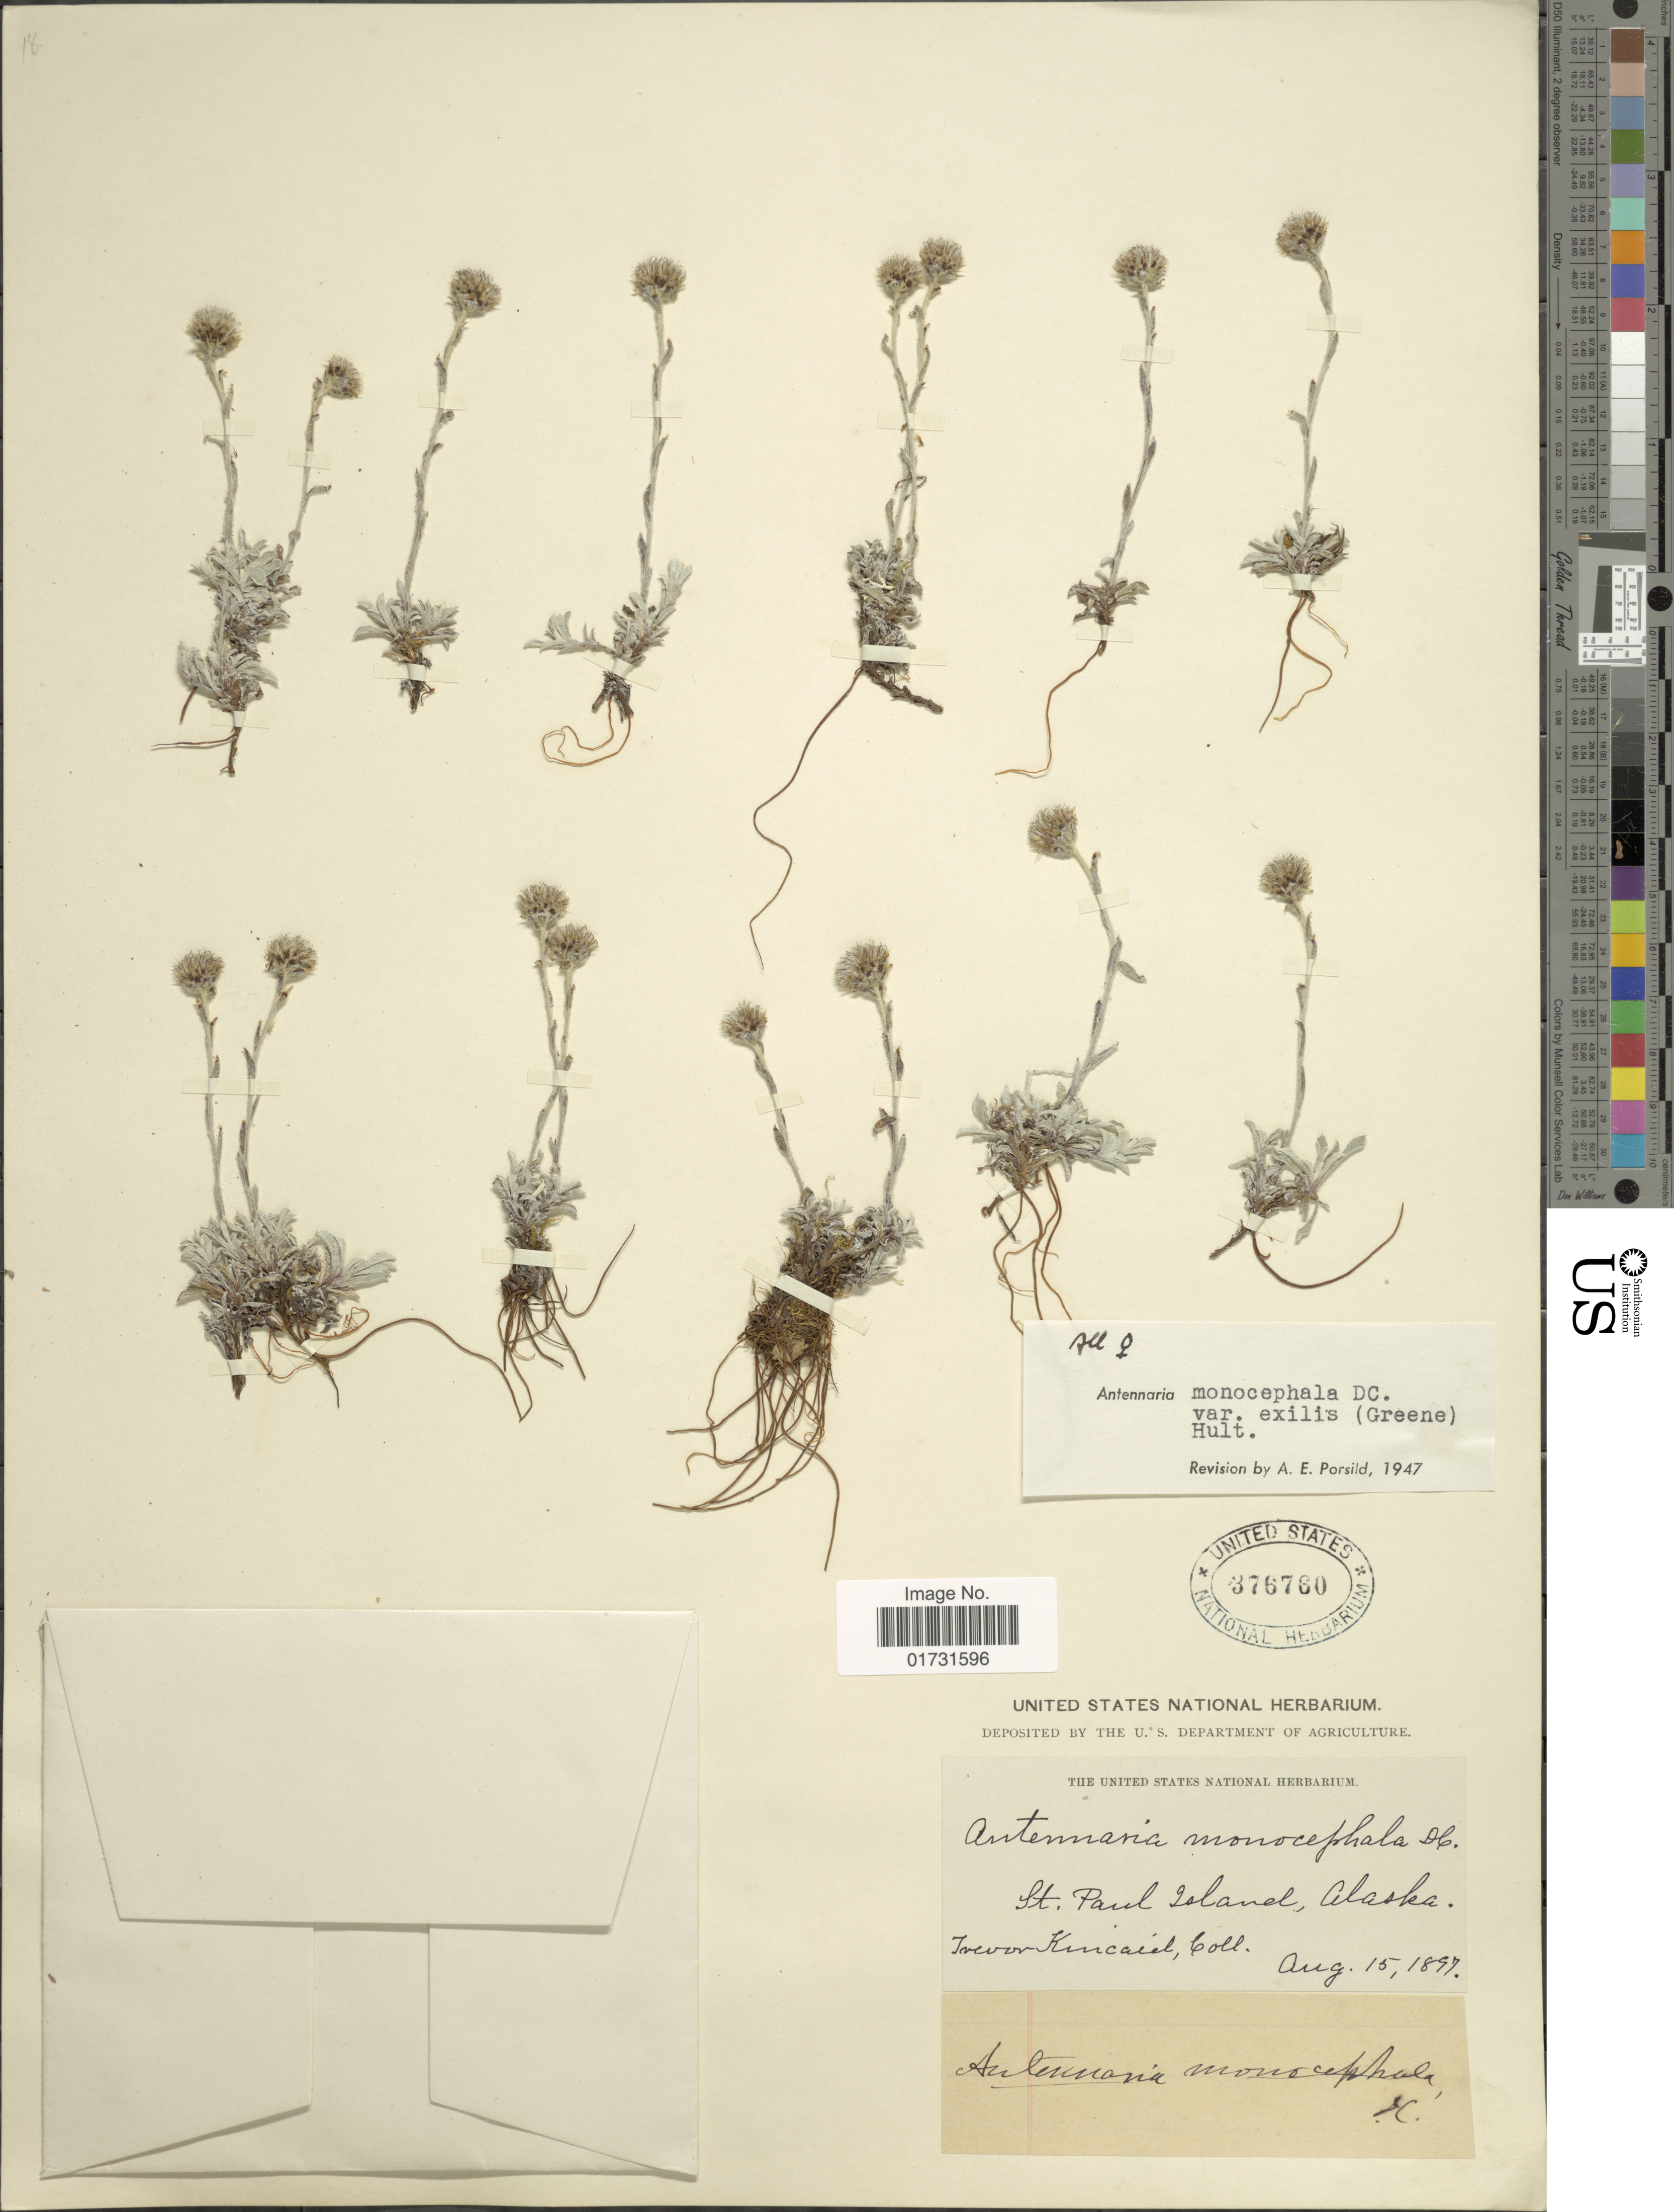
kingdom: Plantae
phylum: Tracheophyta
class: Magnoliopsida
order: Asterales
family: Asteraceae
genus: Antennaria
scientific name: Antennaria monocephala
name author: DC.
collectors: T. C. Kincaid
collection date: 1897-08-15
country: United States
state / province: Alaska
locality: St. Paul Island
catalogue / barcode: US 376760